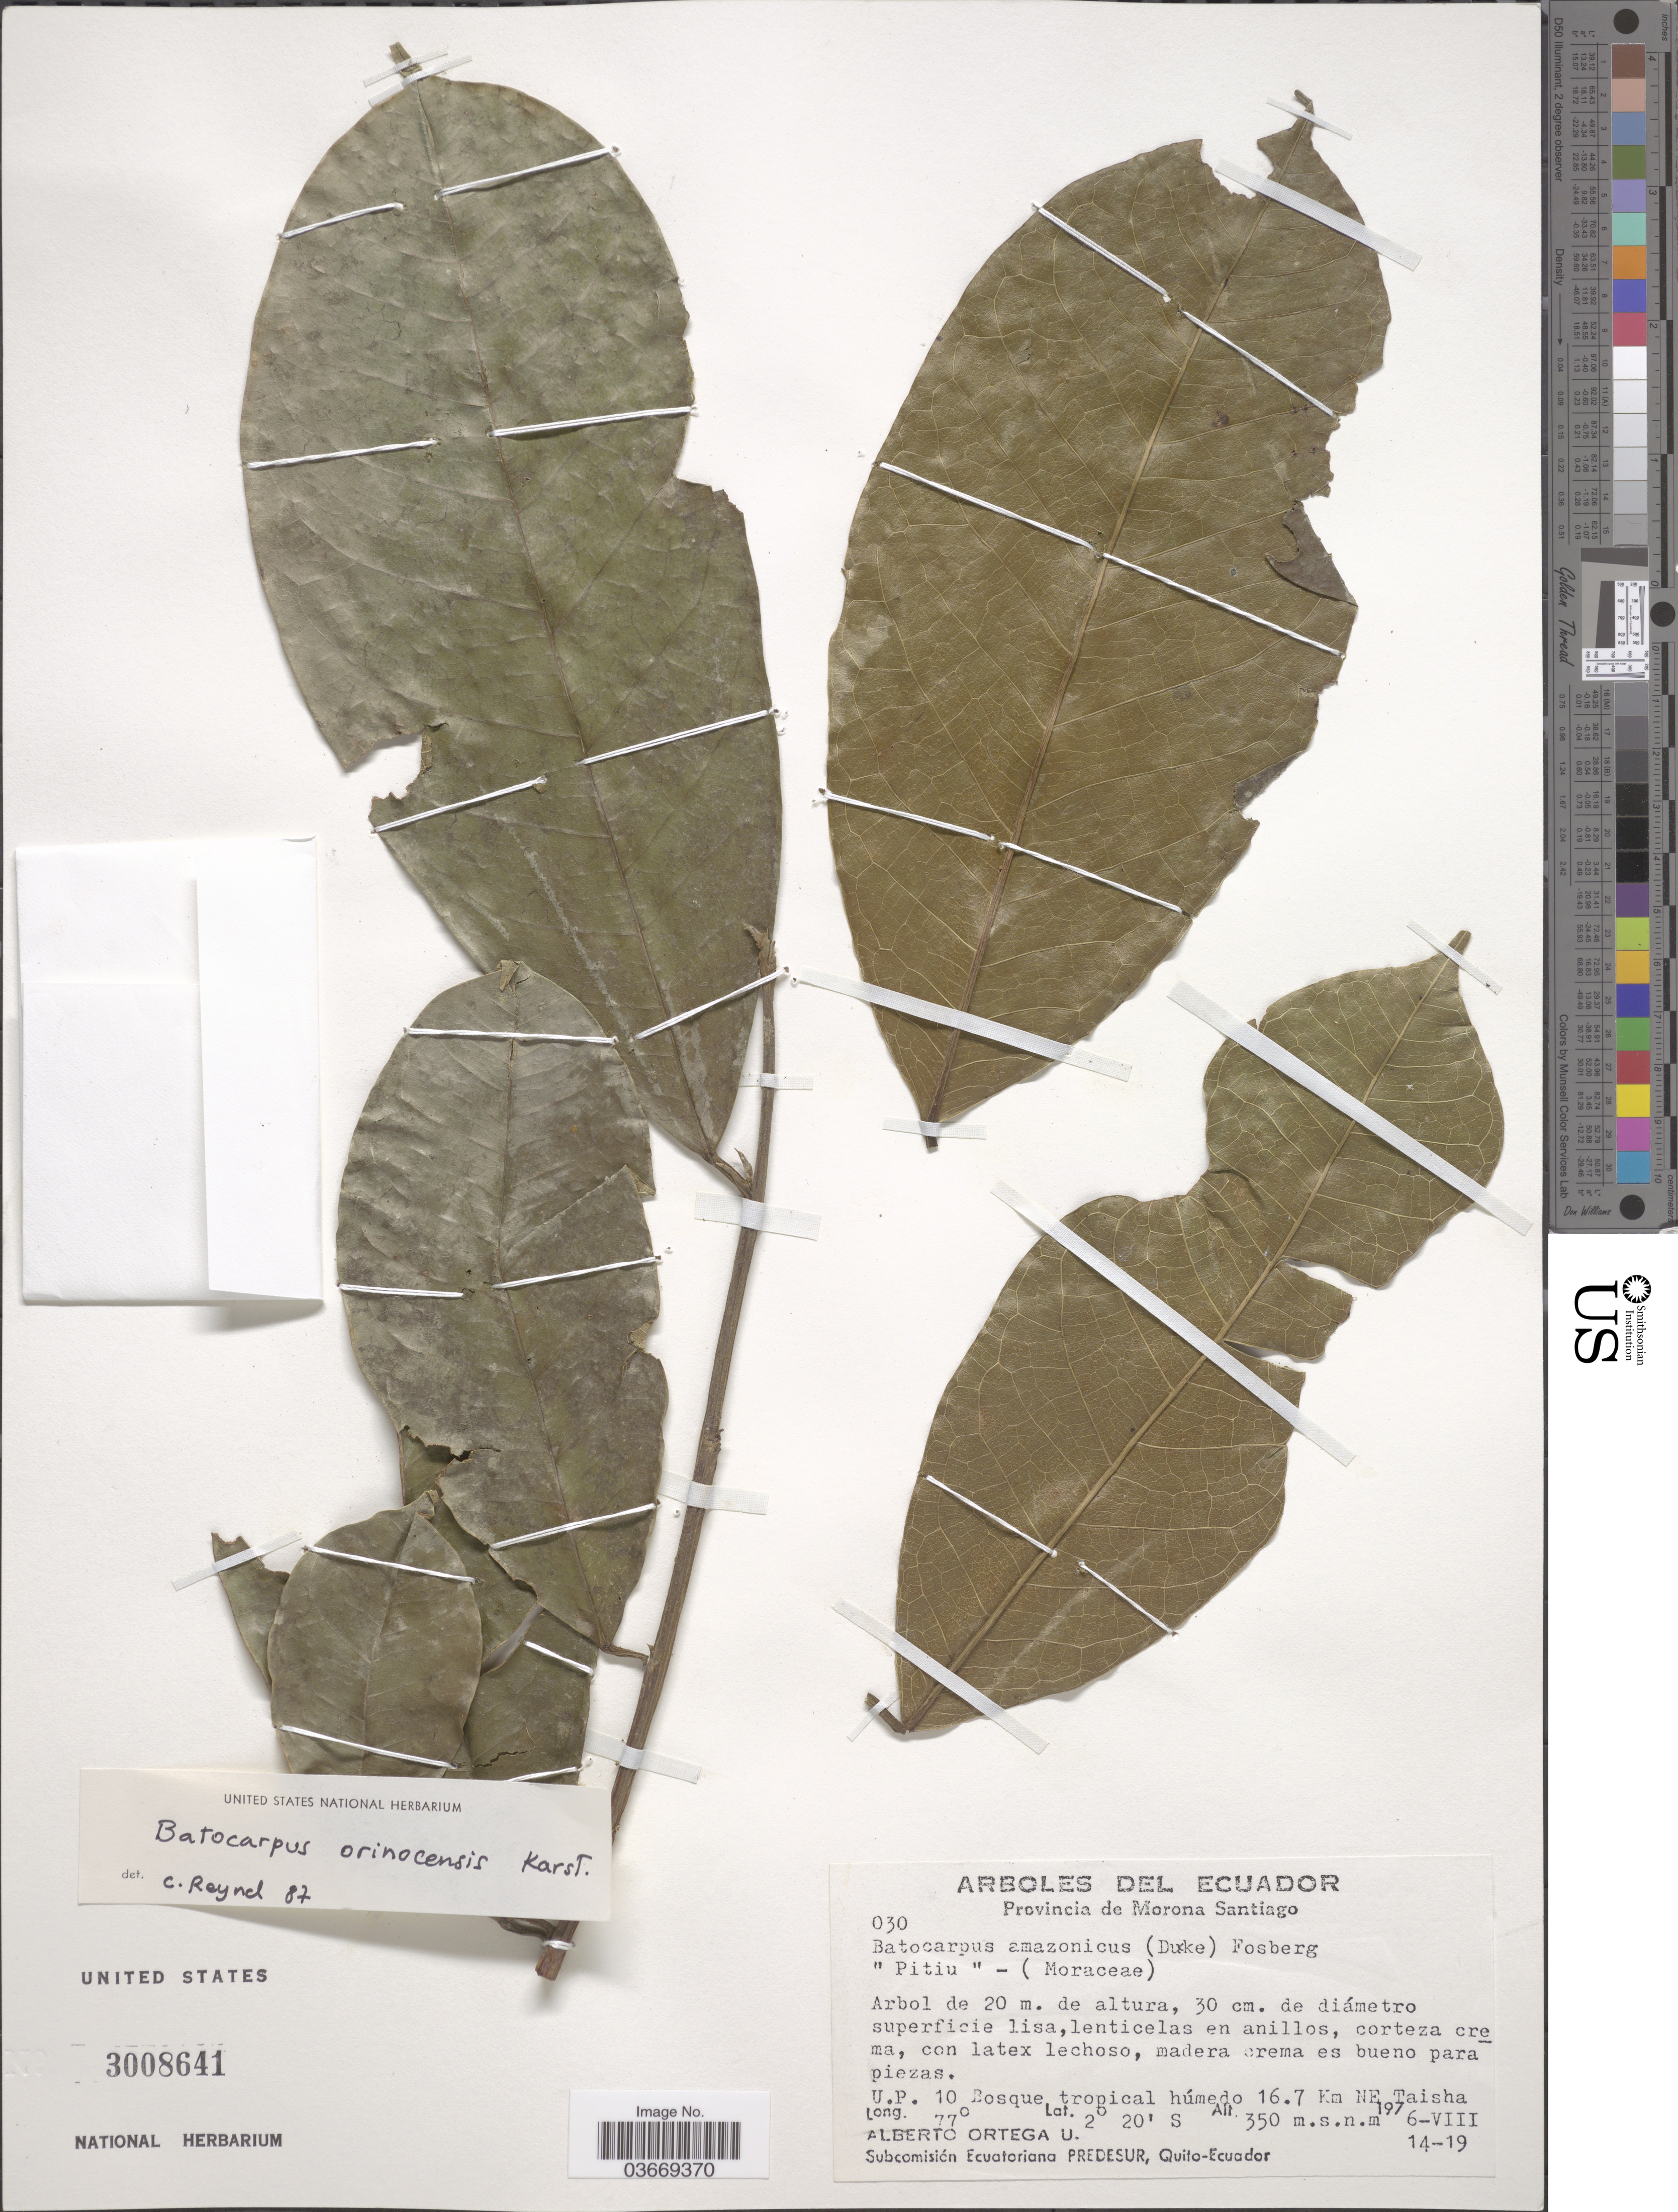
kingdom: Plantae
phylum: Tracheophyta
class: Magnoliopsida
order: Rosales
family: Moraceae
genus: Batocarpus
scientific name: Batocarpus orinocensis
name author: H. Karst.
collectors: A. T. Ortega U.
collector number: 030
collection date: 1976-08-14/1976-08-19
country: Ecuador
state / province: Morona-Santiago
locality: U.P. 10 Bosque tropical húmedo 16.7 Km NE Taisha.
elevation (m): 350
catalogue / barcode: US 3008641